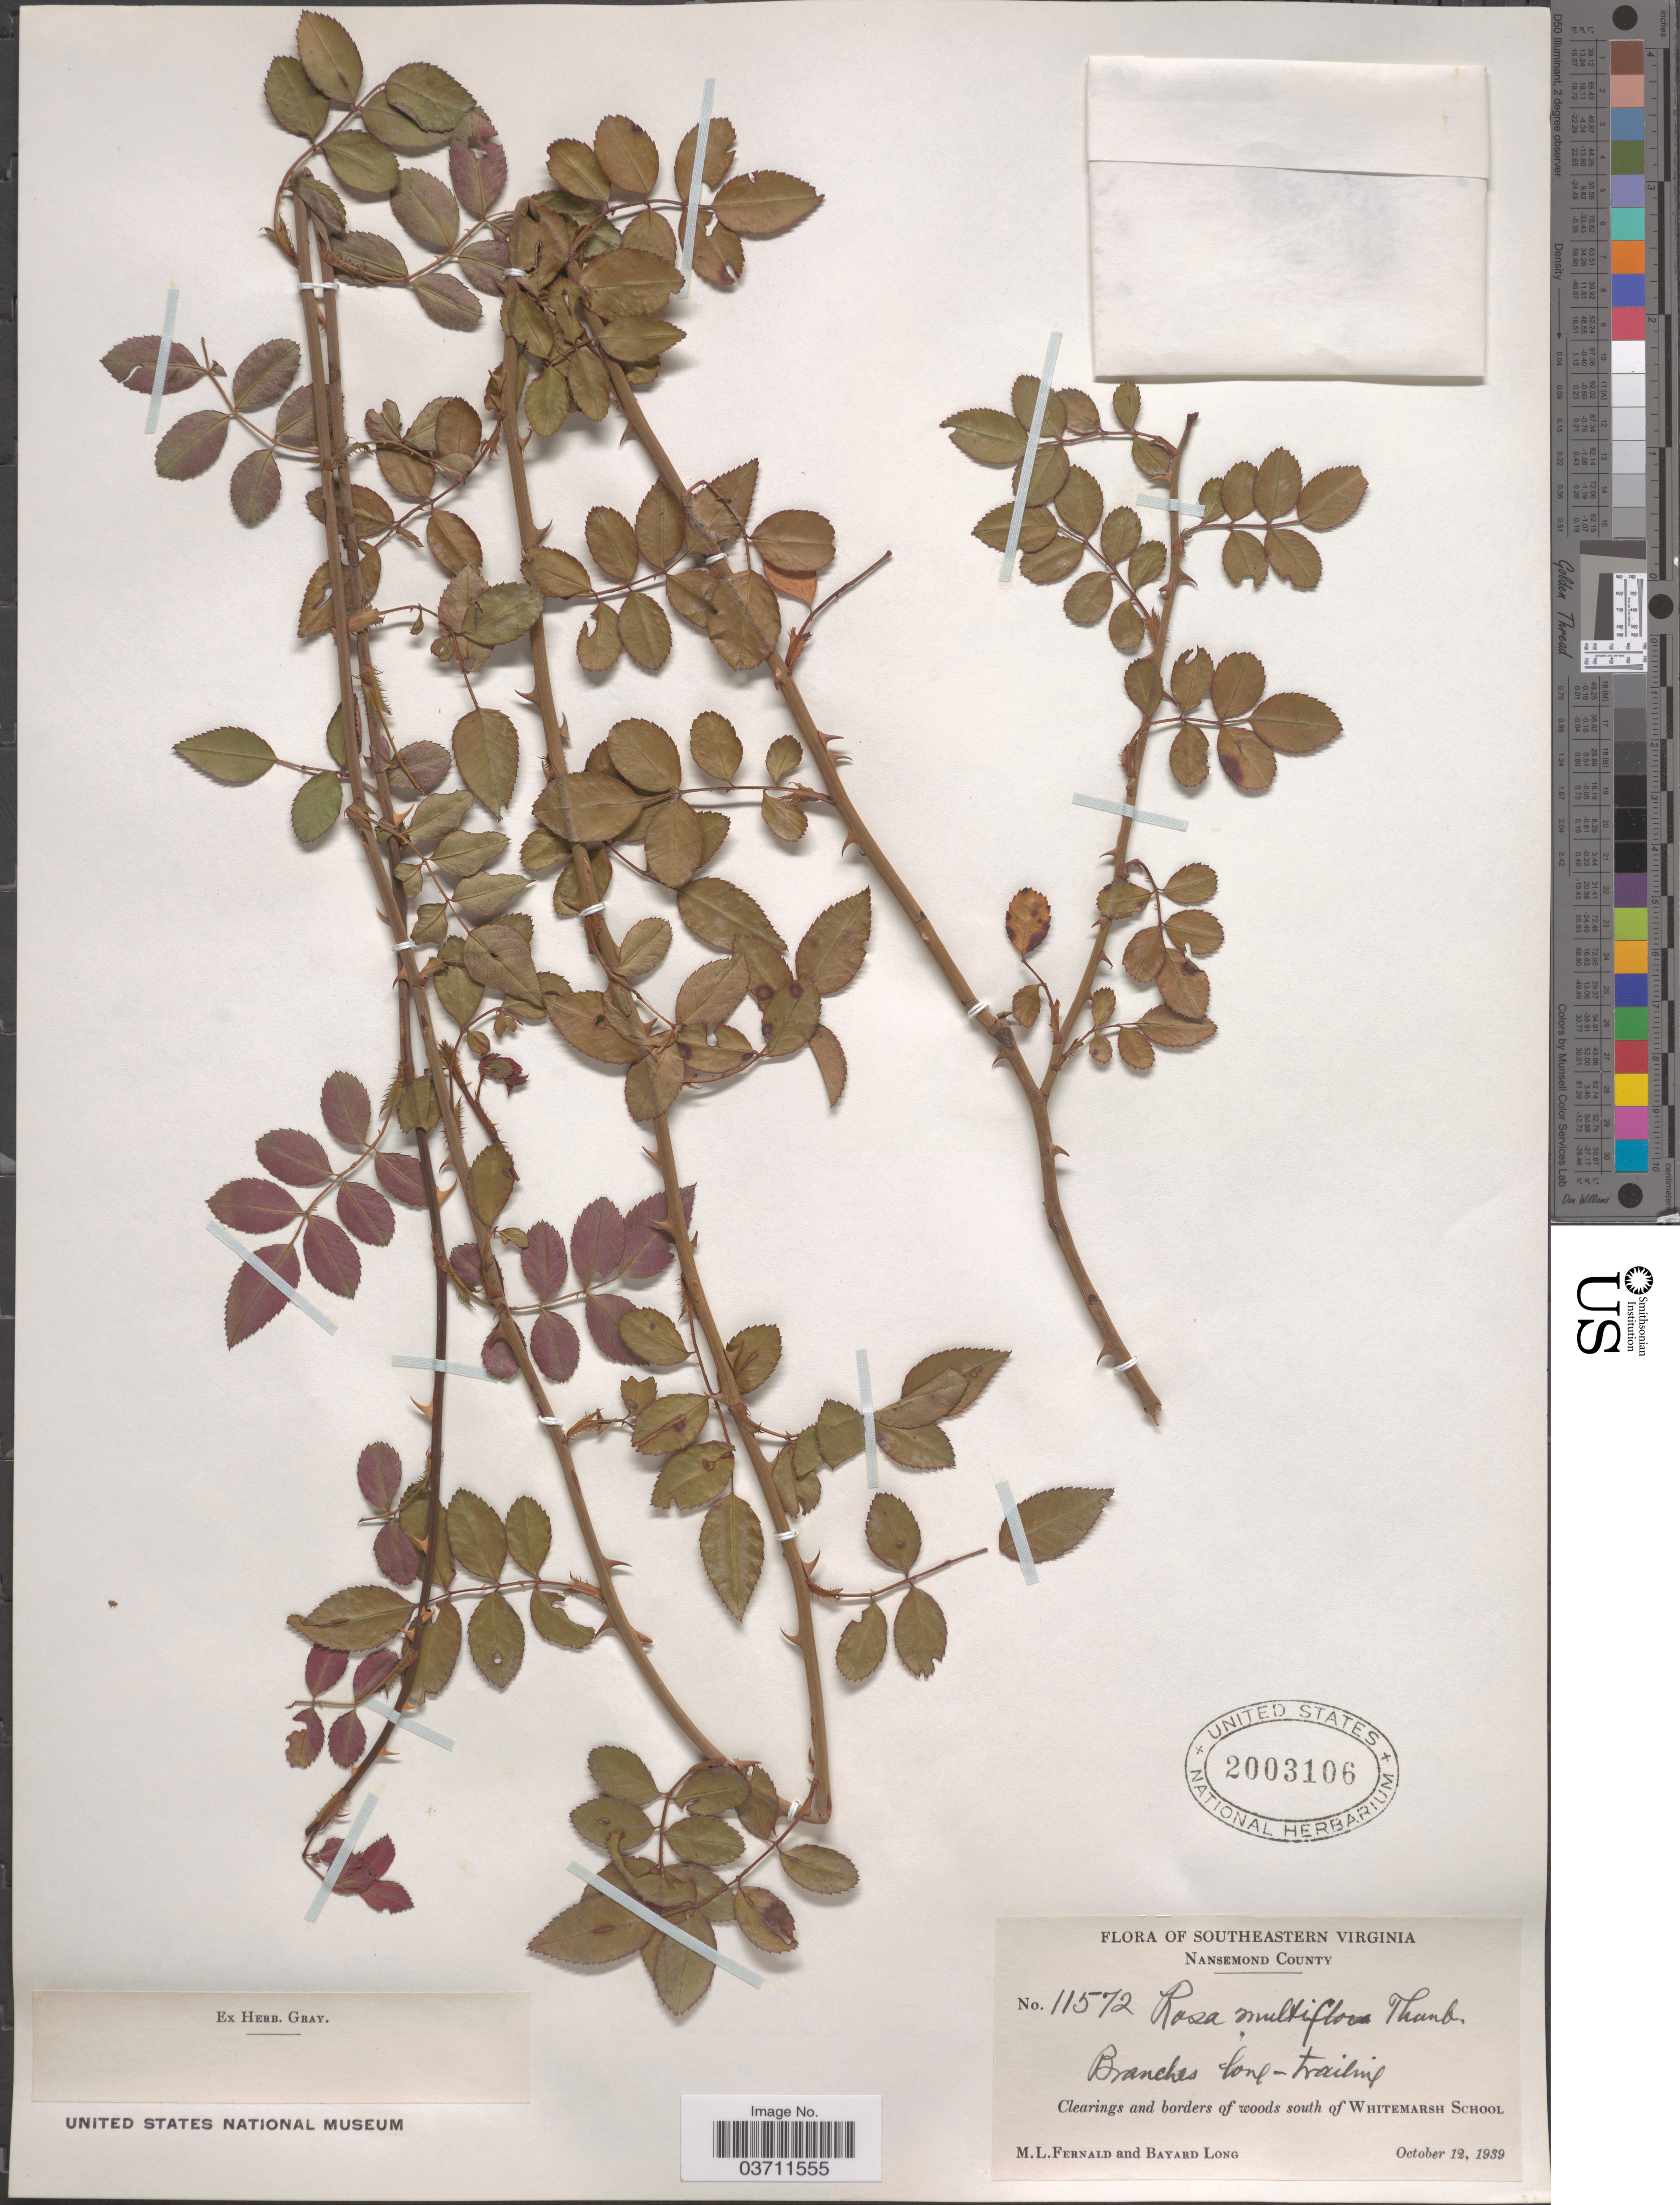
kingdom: Plantae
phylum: Tracheophyta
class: Magnoliopsida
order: Rosales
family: Rosaceae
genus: Rosa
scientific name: Rosa multiflora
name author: Thunb.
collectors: M. L. Fernald & B. Long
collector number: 11572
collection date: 1939-10-12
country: United States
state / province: Virginia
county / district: City of Suffolk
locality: Southeastern Virginia. Nansemond County. South of Whitemarsh School.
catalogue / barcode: US 2003106